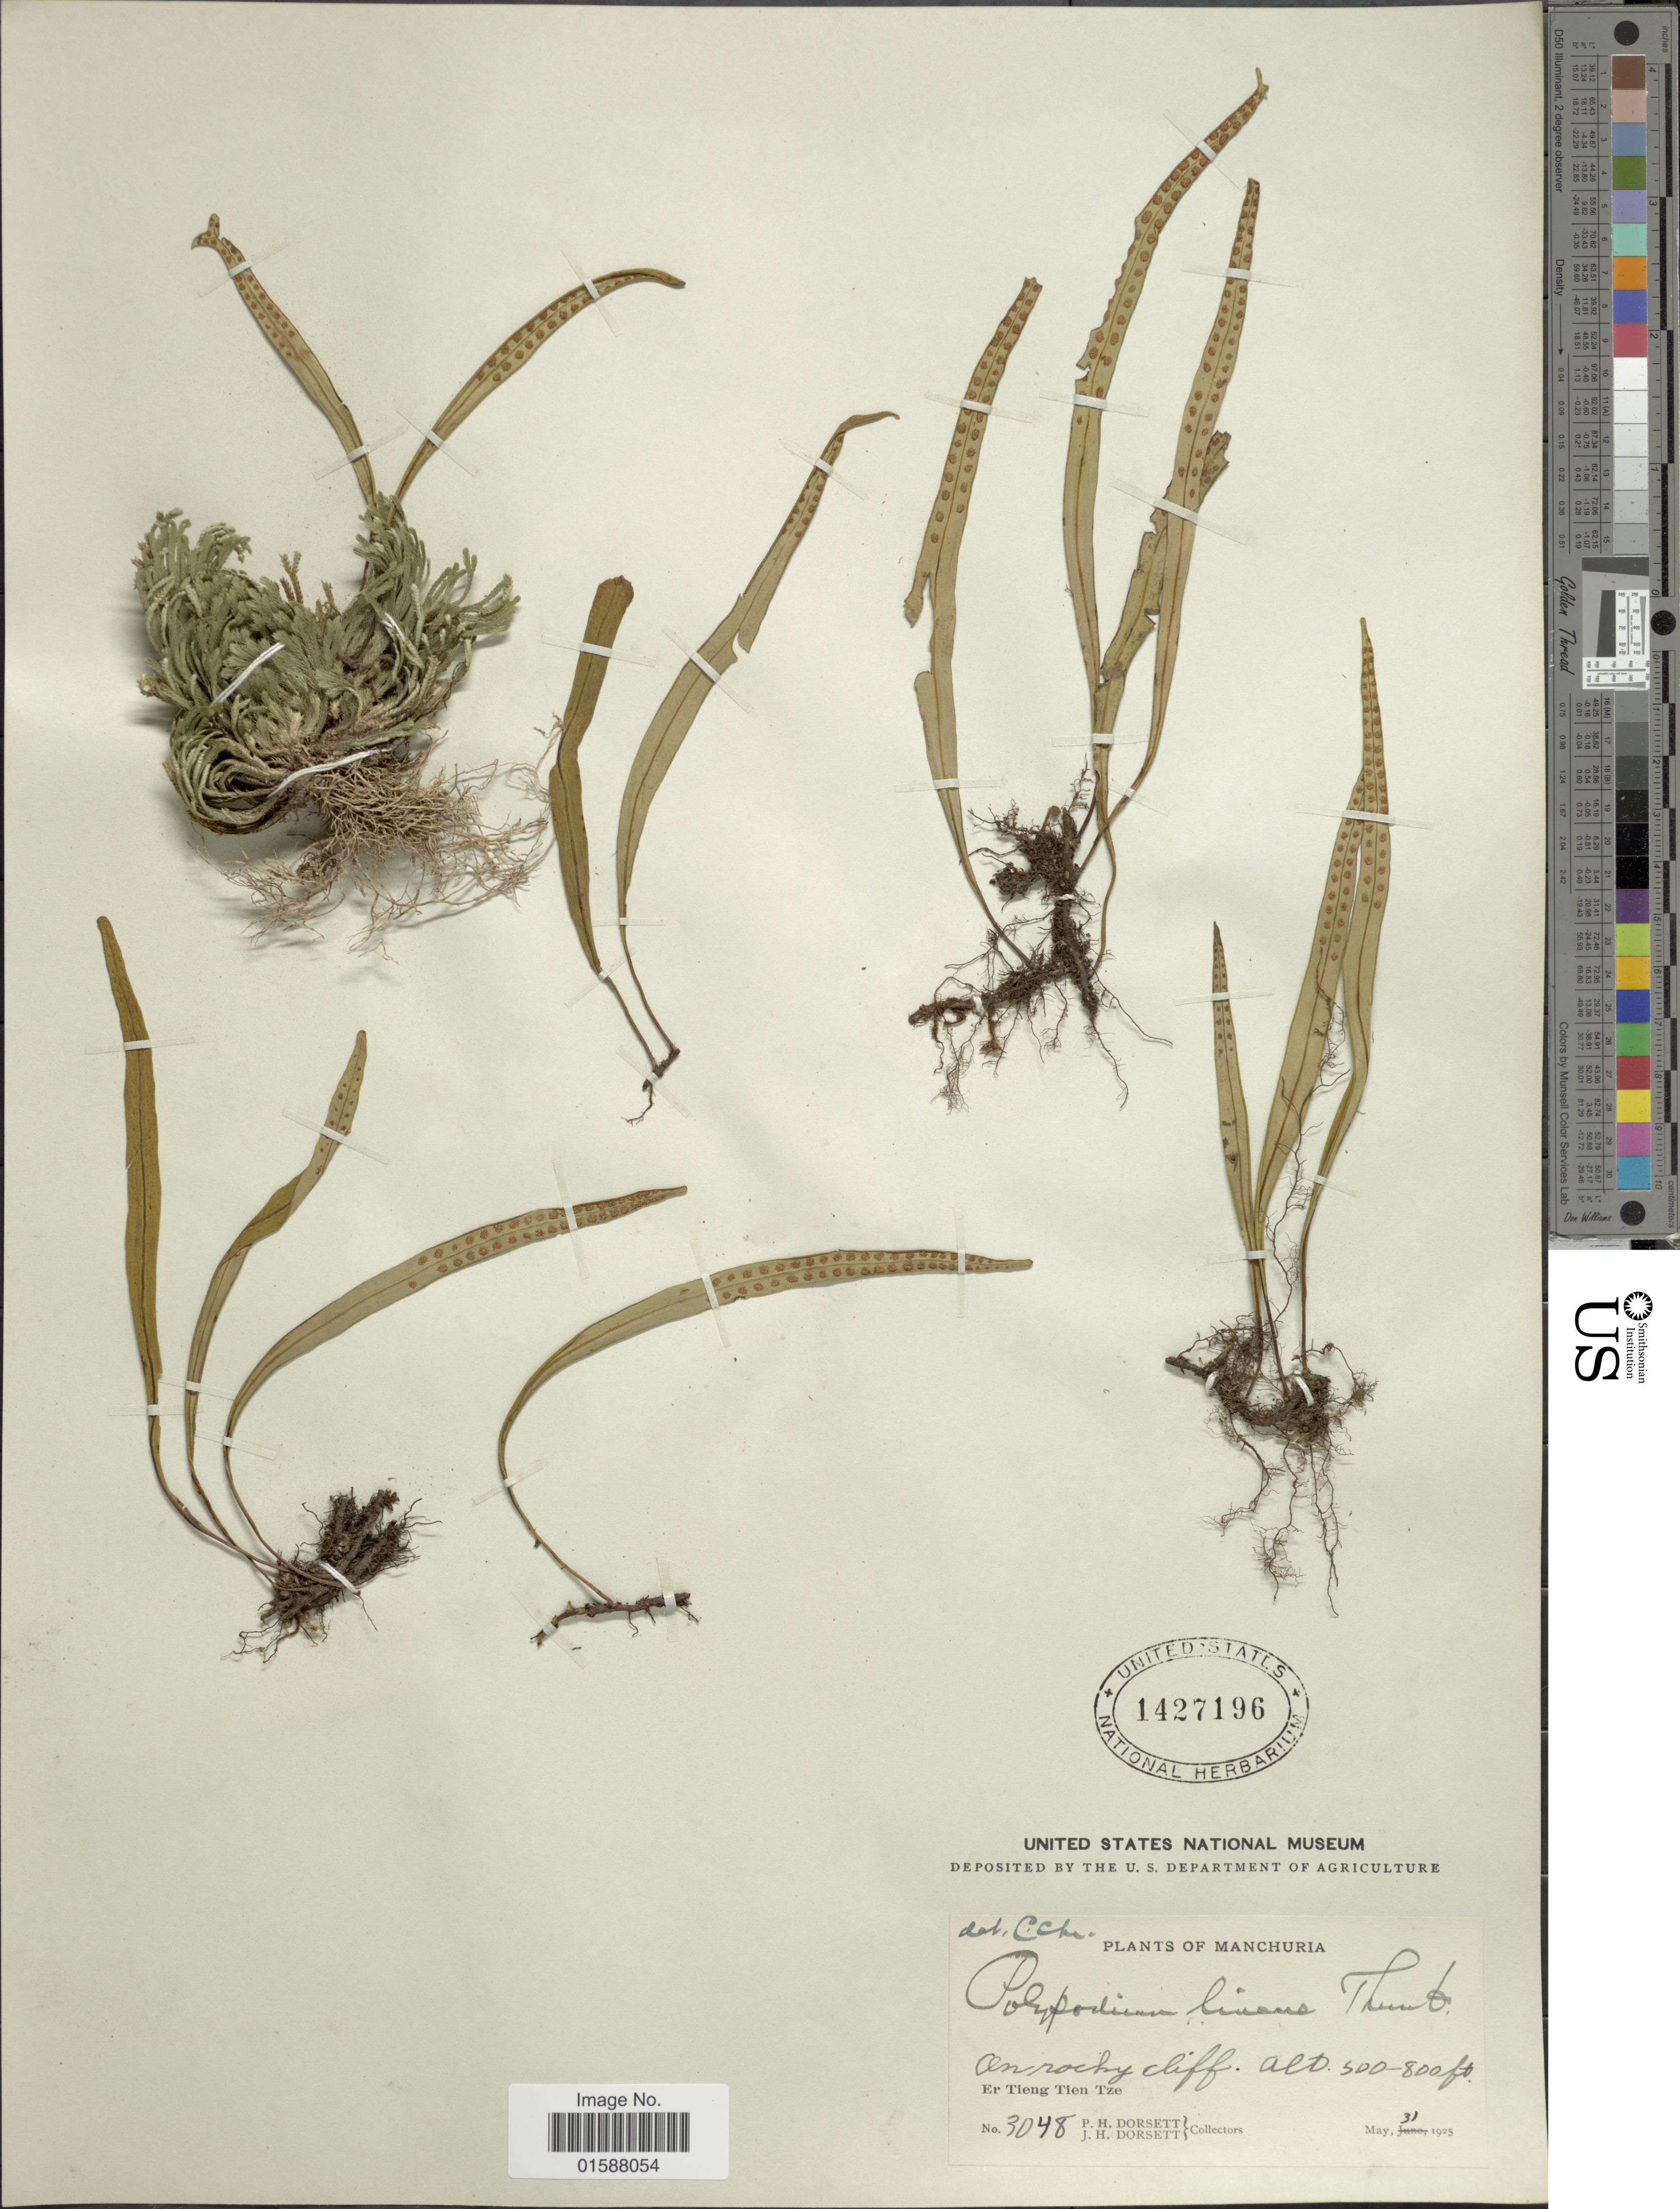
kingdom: Plantae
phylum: Tracheophyta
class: Polypodiopsida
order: Polypodiales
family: Polypodiaceae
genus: Lepisorus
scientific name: Lepisorus thunbergianus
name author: (Kaulf.) Ching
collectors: P. H. Dorsett & J. Dorsett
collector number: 3048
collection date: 1925-05-31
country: China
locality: Manchuria. Er Tieng Tien Tze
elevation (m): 152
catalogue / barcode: US 1427196